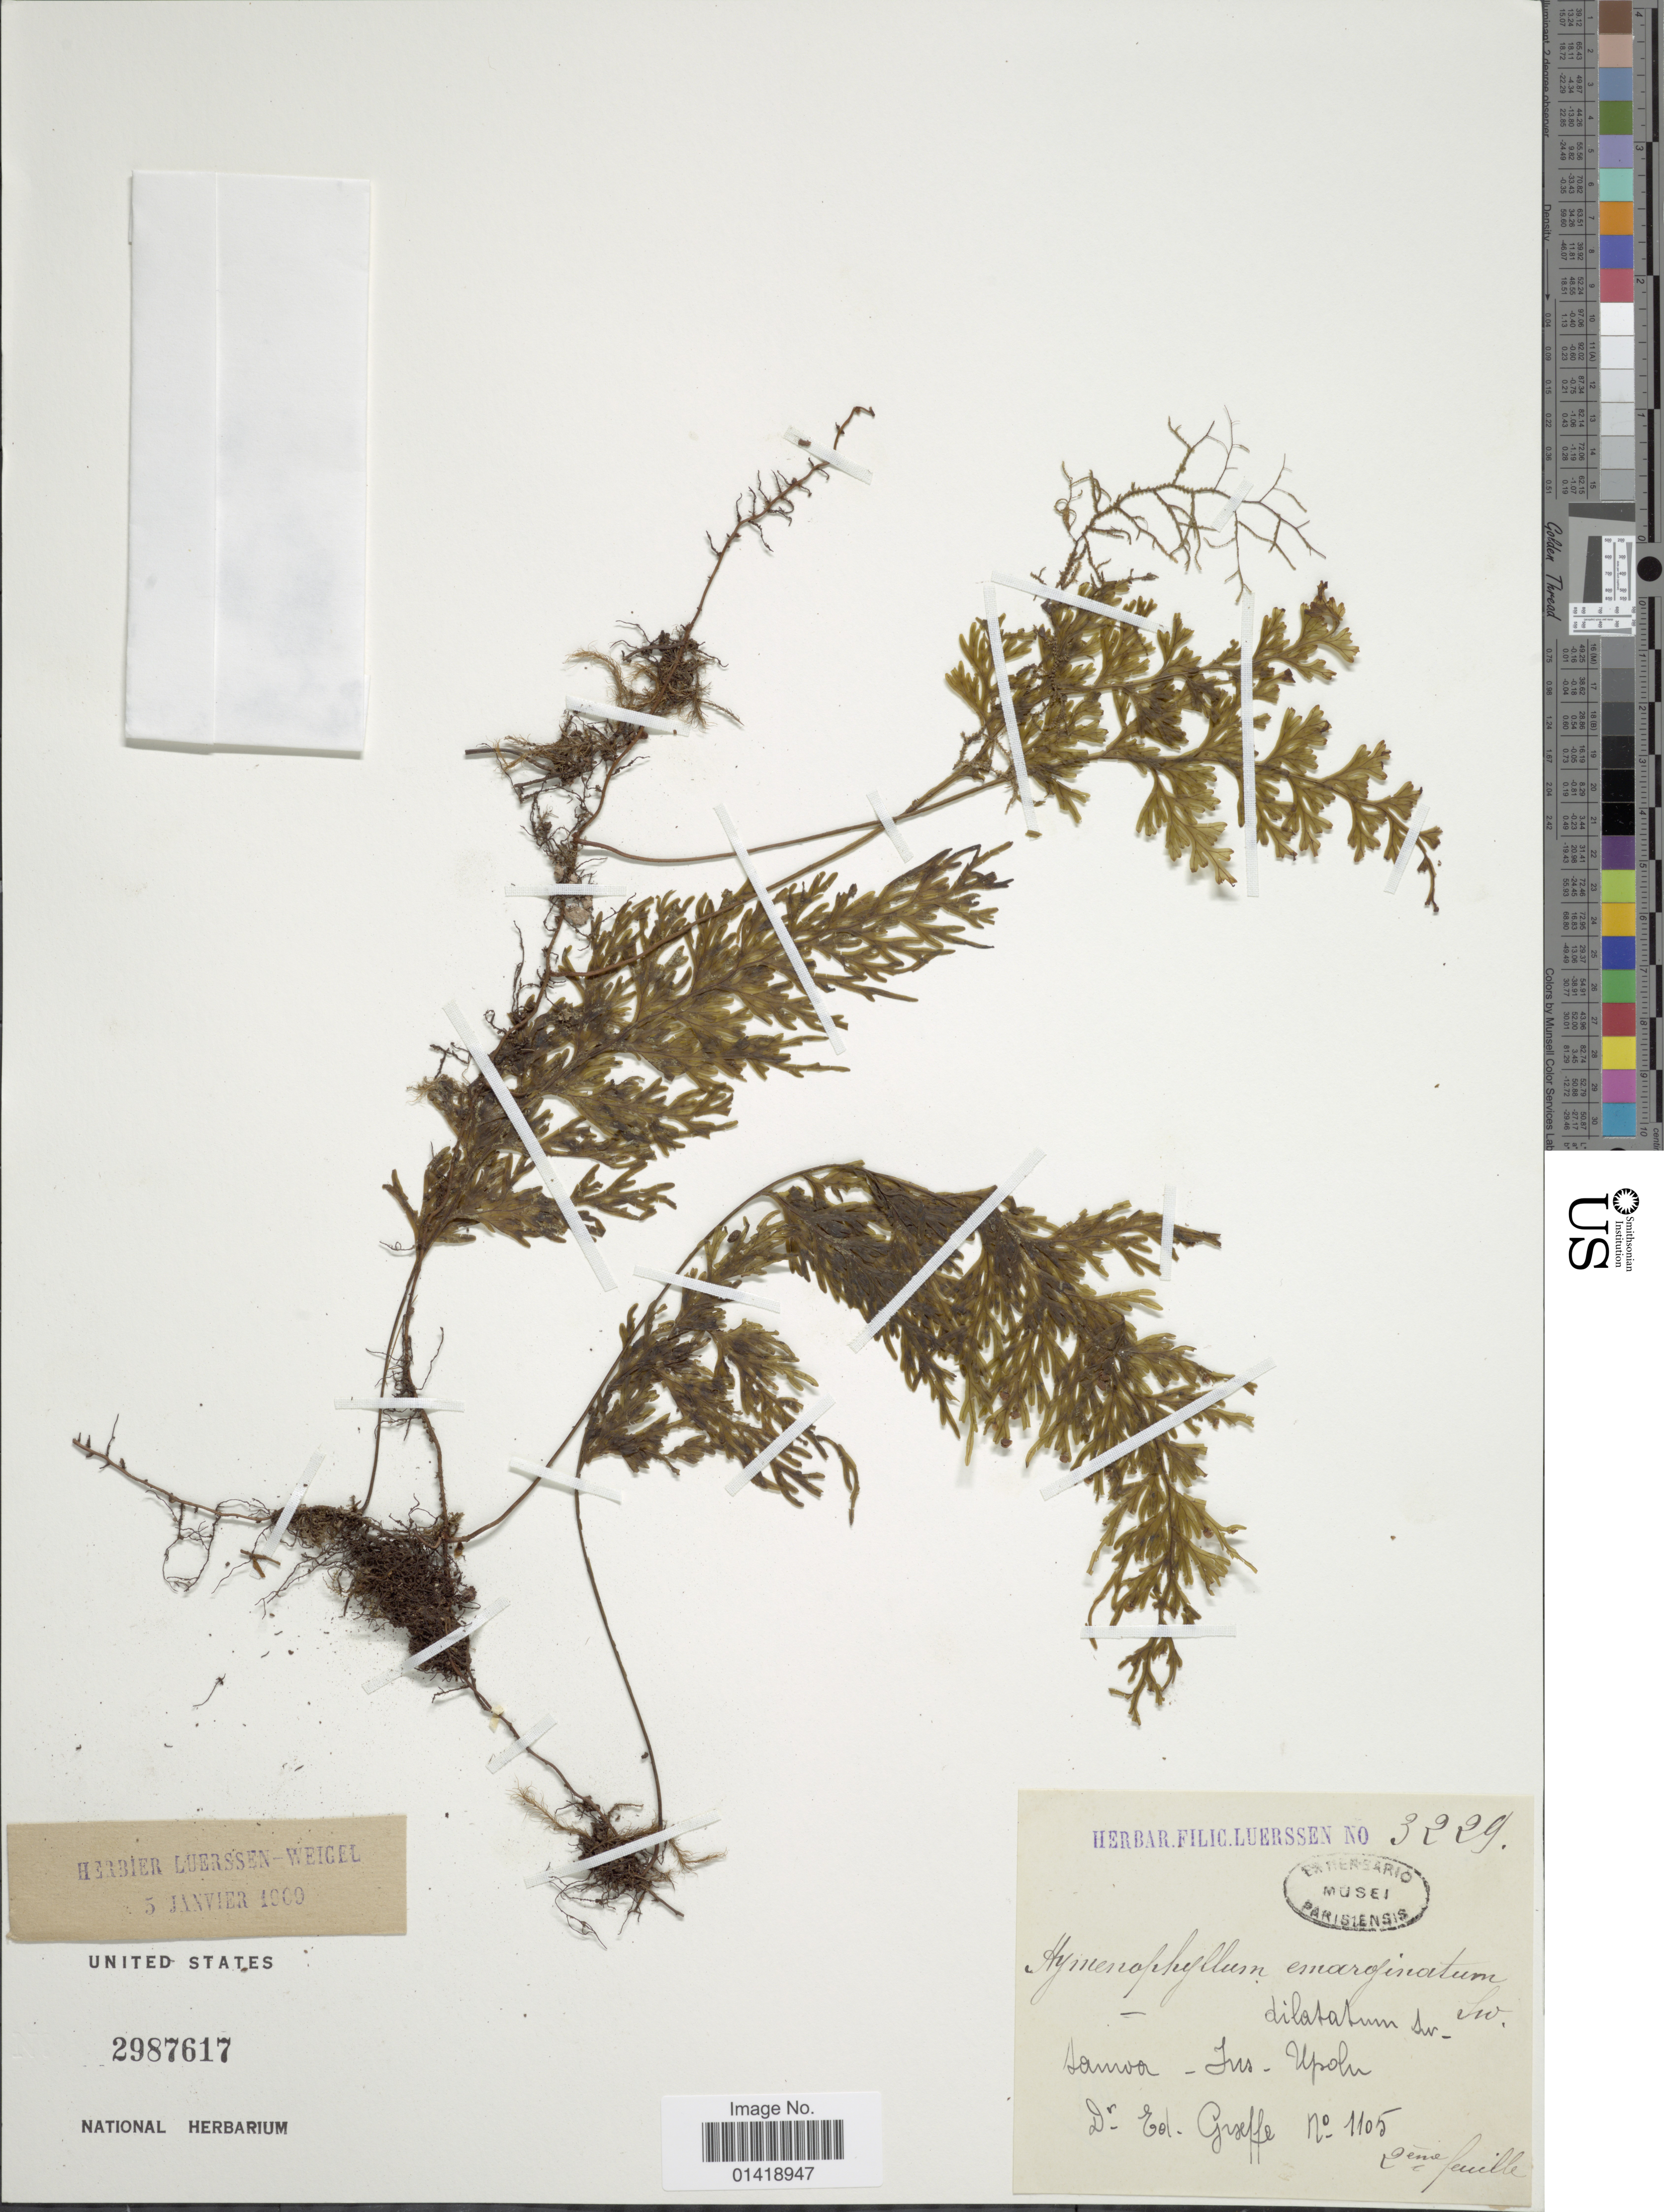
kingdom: Plantae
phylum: Tracheophyta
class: Polypodiopsida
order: Hymenophyllales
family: Hymenophyllaceae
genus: Hymenophyllum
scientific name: Hymenophyllum dilatatum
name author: Sw.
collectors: ex herb. Filic Luerssen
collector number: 3229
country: Samoa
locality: Samora, Ins, Upolu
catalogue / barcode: US 2987617